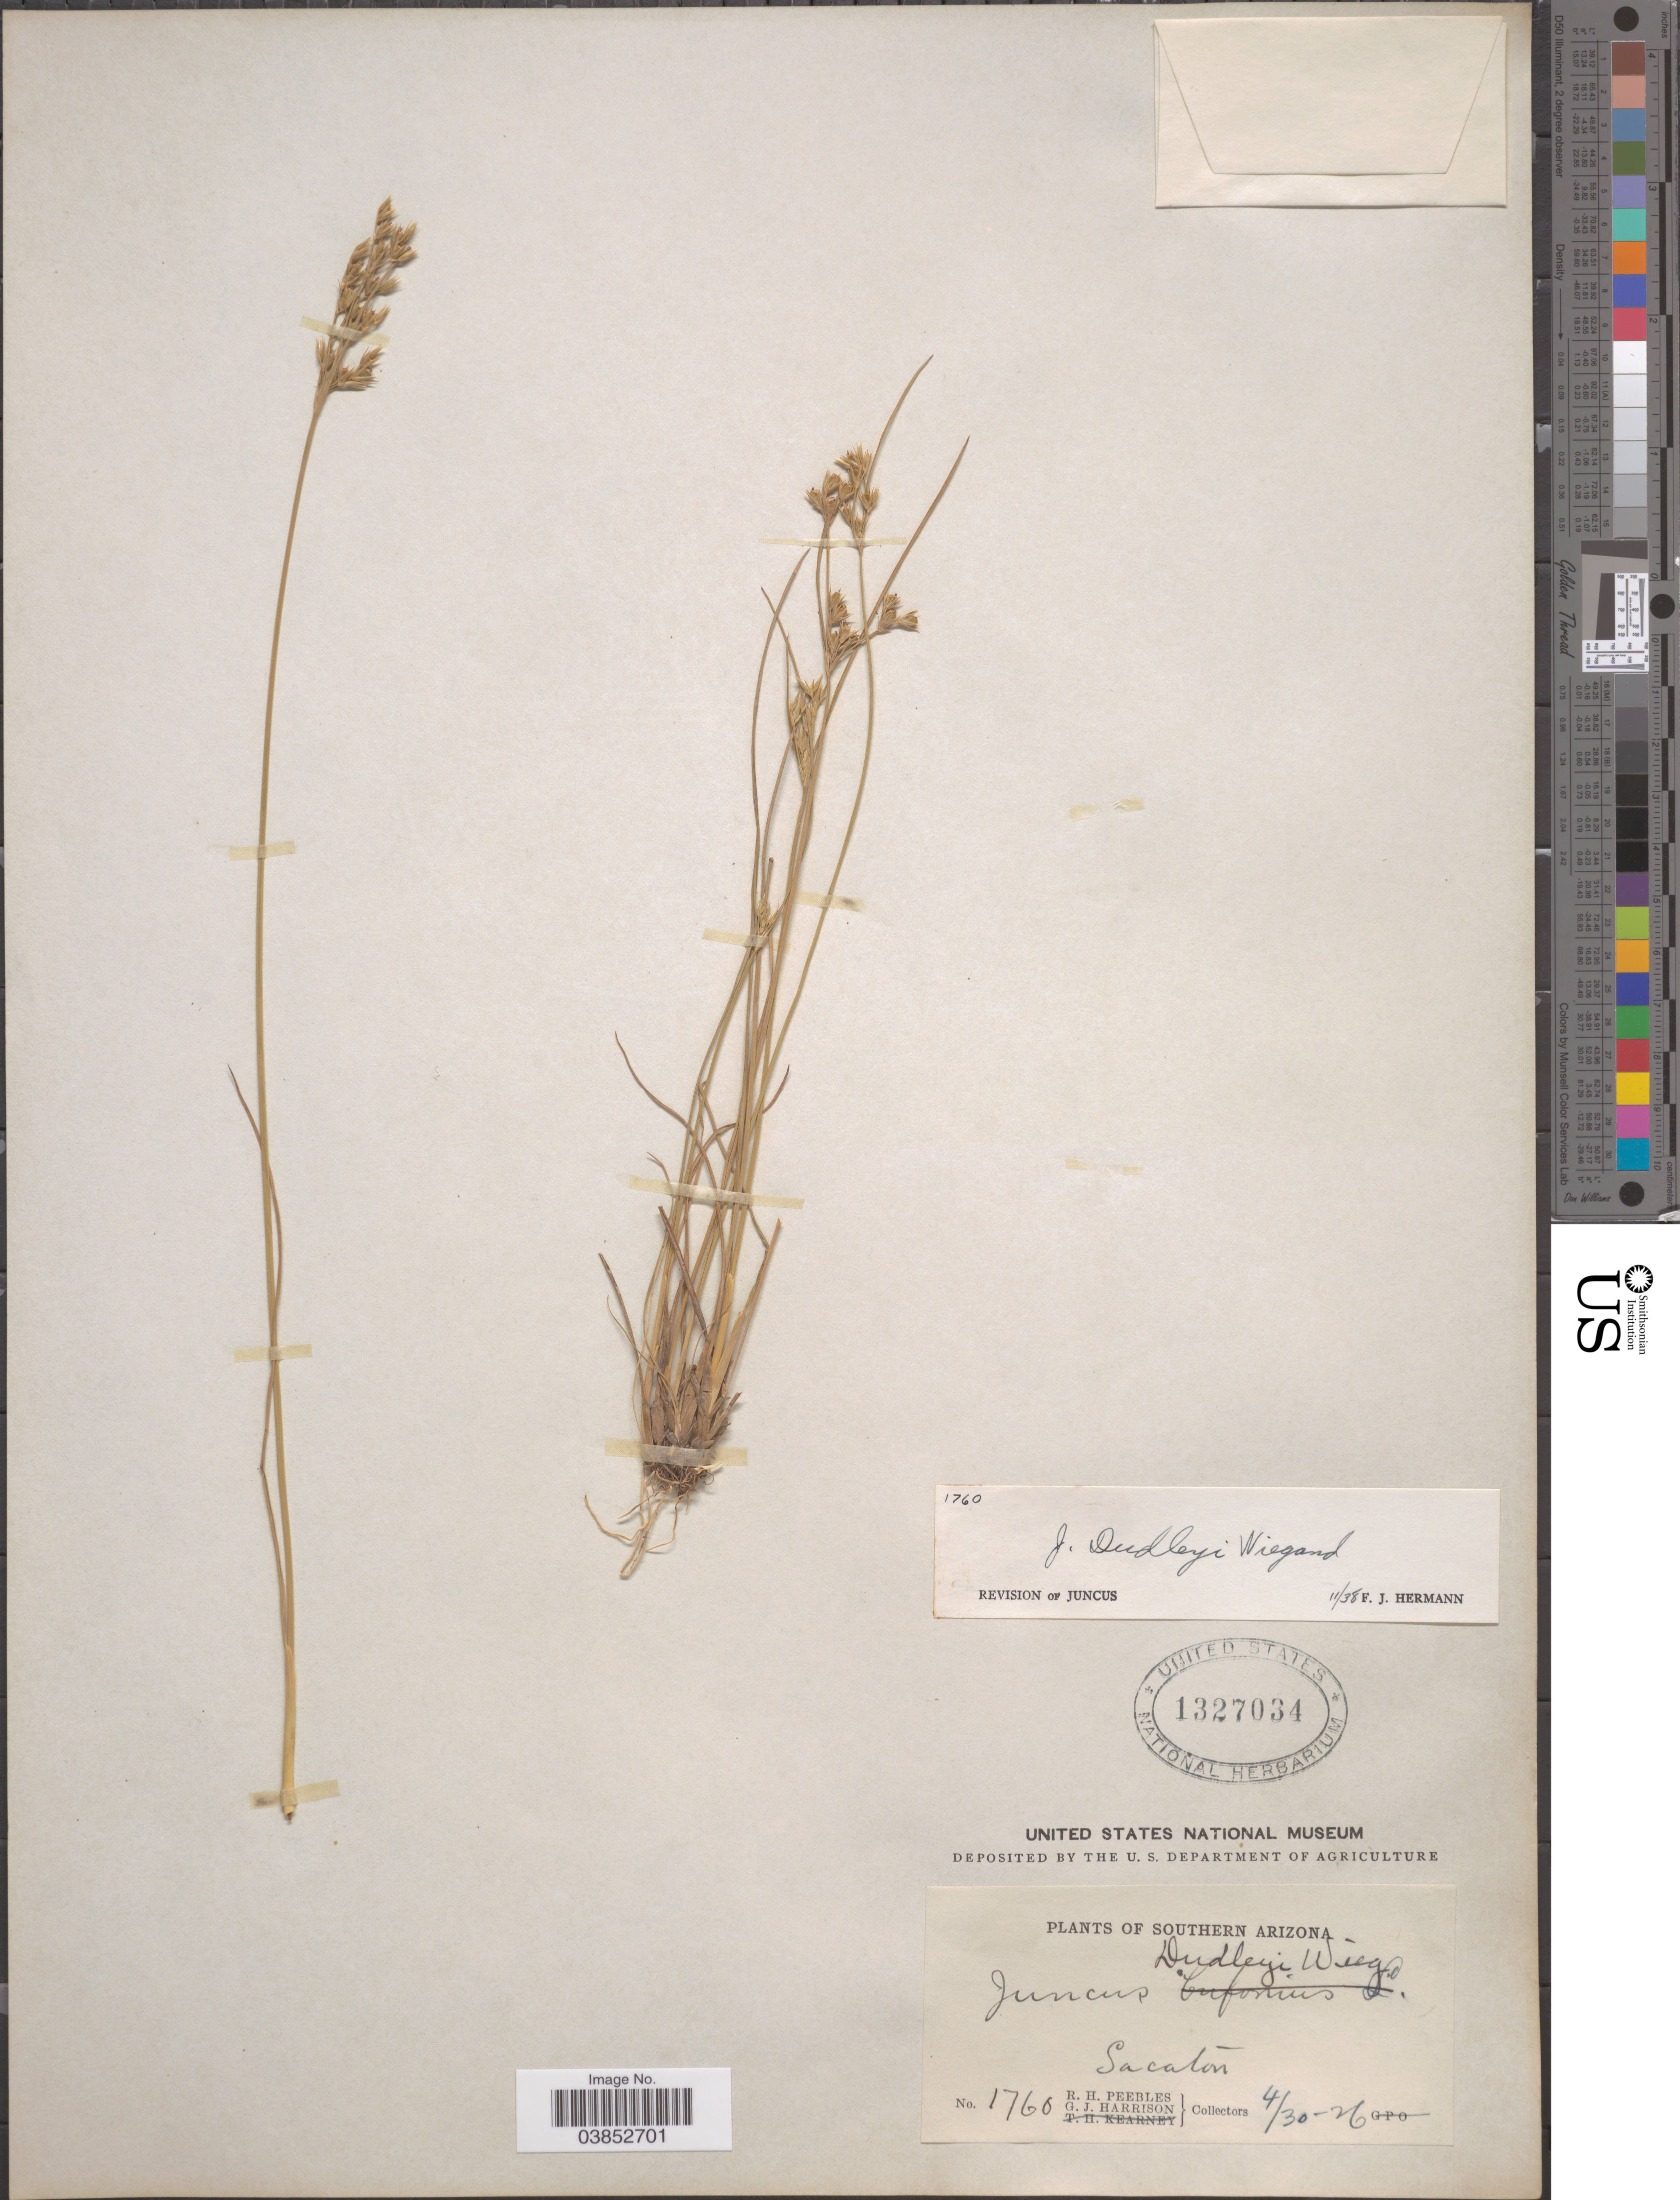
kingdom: Plantae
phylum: Tracheophyta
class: Liliopsida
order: Poales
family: Juncaceae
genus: Juncus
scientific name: Juncus dudleyi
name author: Wiegand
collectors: R. H. Peebles & G. J. Harrison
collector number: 1760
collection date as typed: Transcribed d/m/y: 30/4/26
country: United States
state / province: Arizona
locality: Southern Arizona. Sacaton.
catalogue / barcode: US 1327034